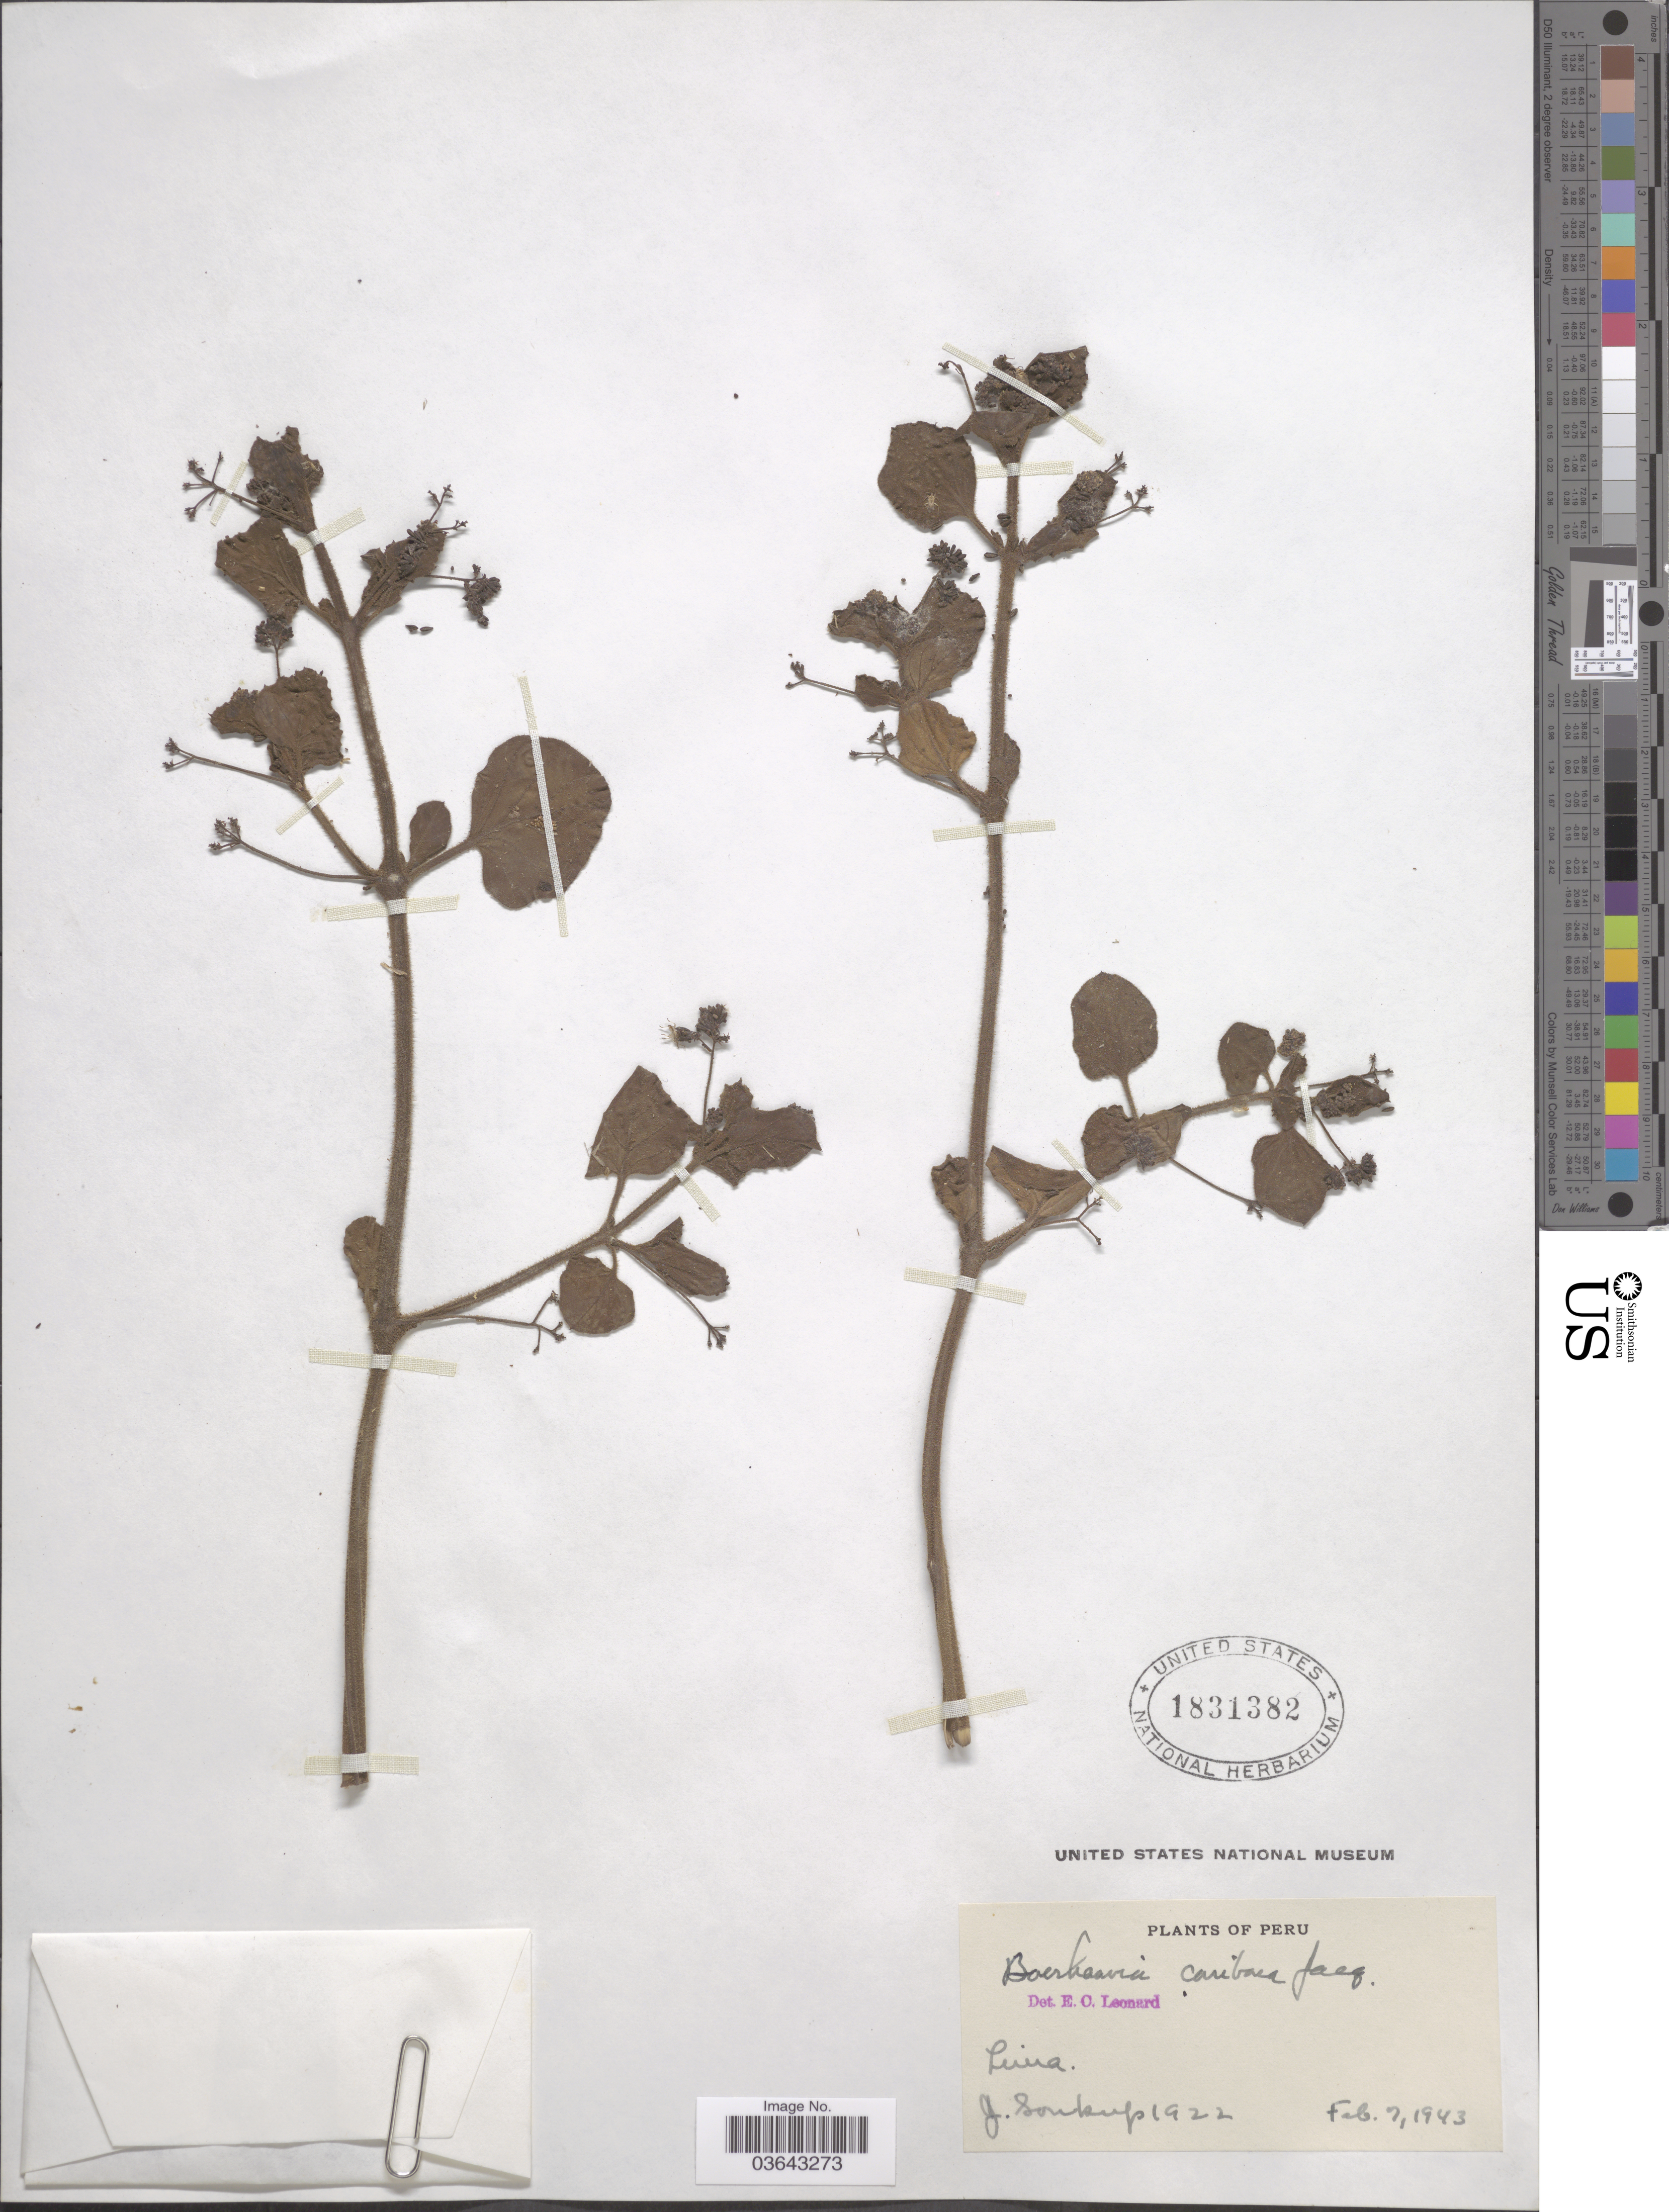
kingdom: Plantae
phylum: Tracheophyta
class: Magnoliopsida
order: Caryophyllales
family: Nyctaginaceae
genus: Boerhavia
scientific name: Boerhavia diffusa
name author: L.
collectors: J. Soukup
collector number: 1922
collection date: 1943-02-07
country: Peru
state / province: Lima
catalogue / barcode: US 1831382